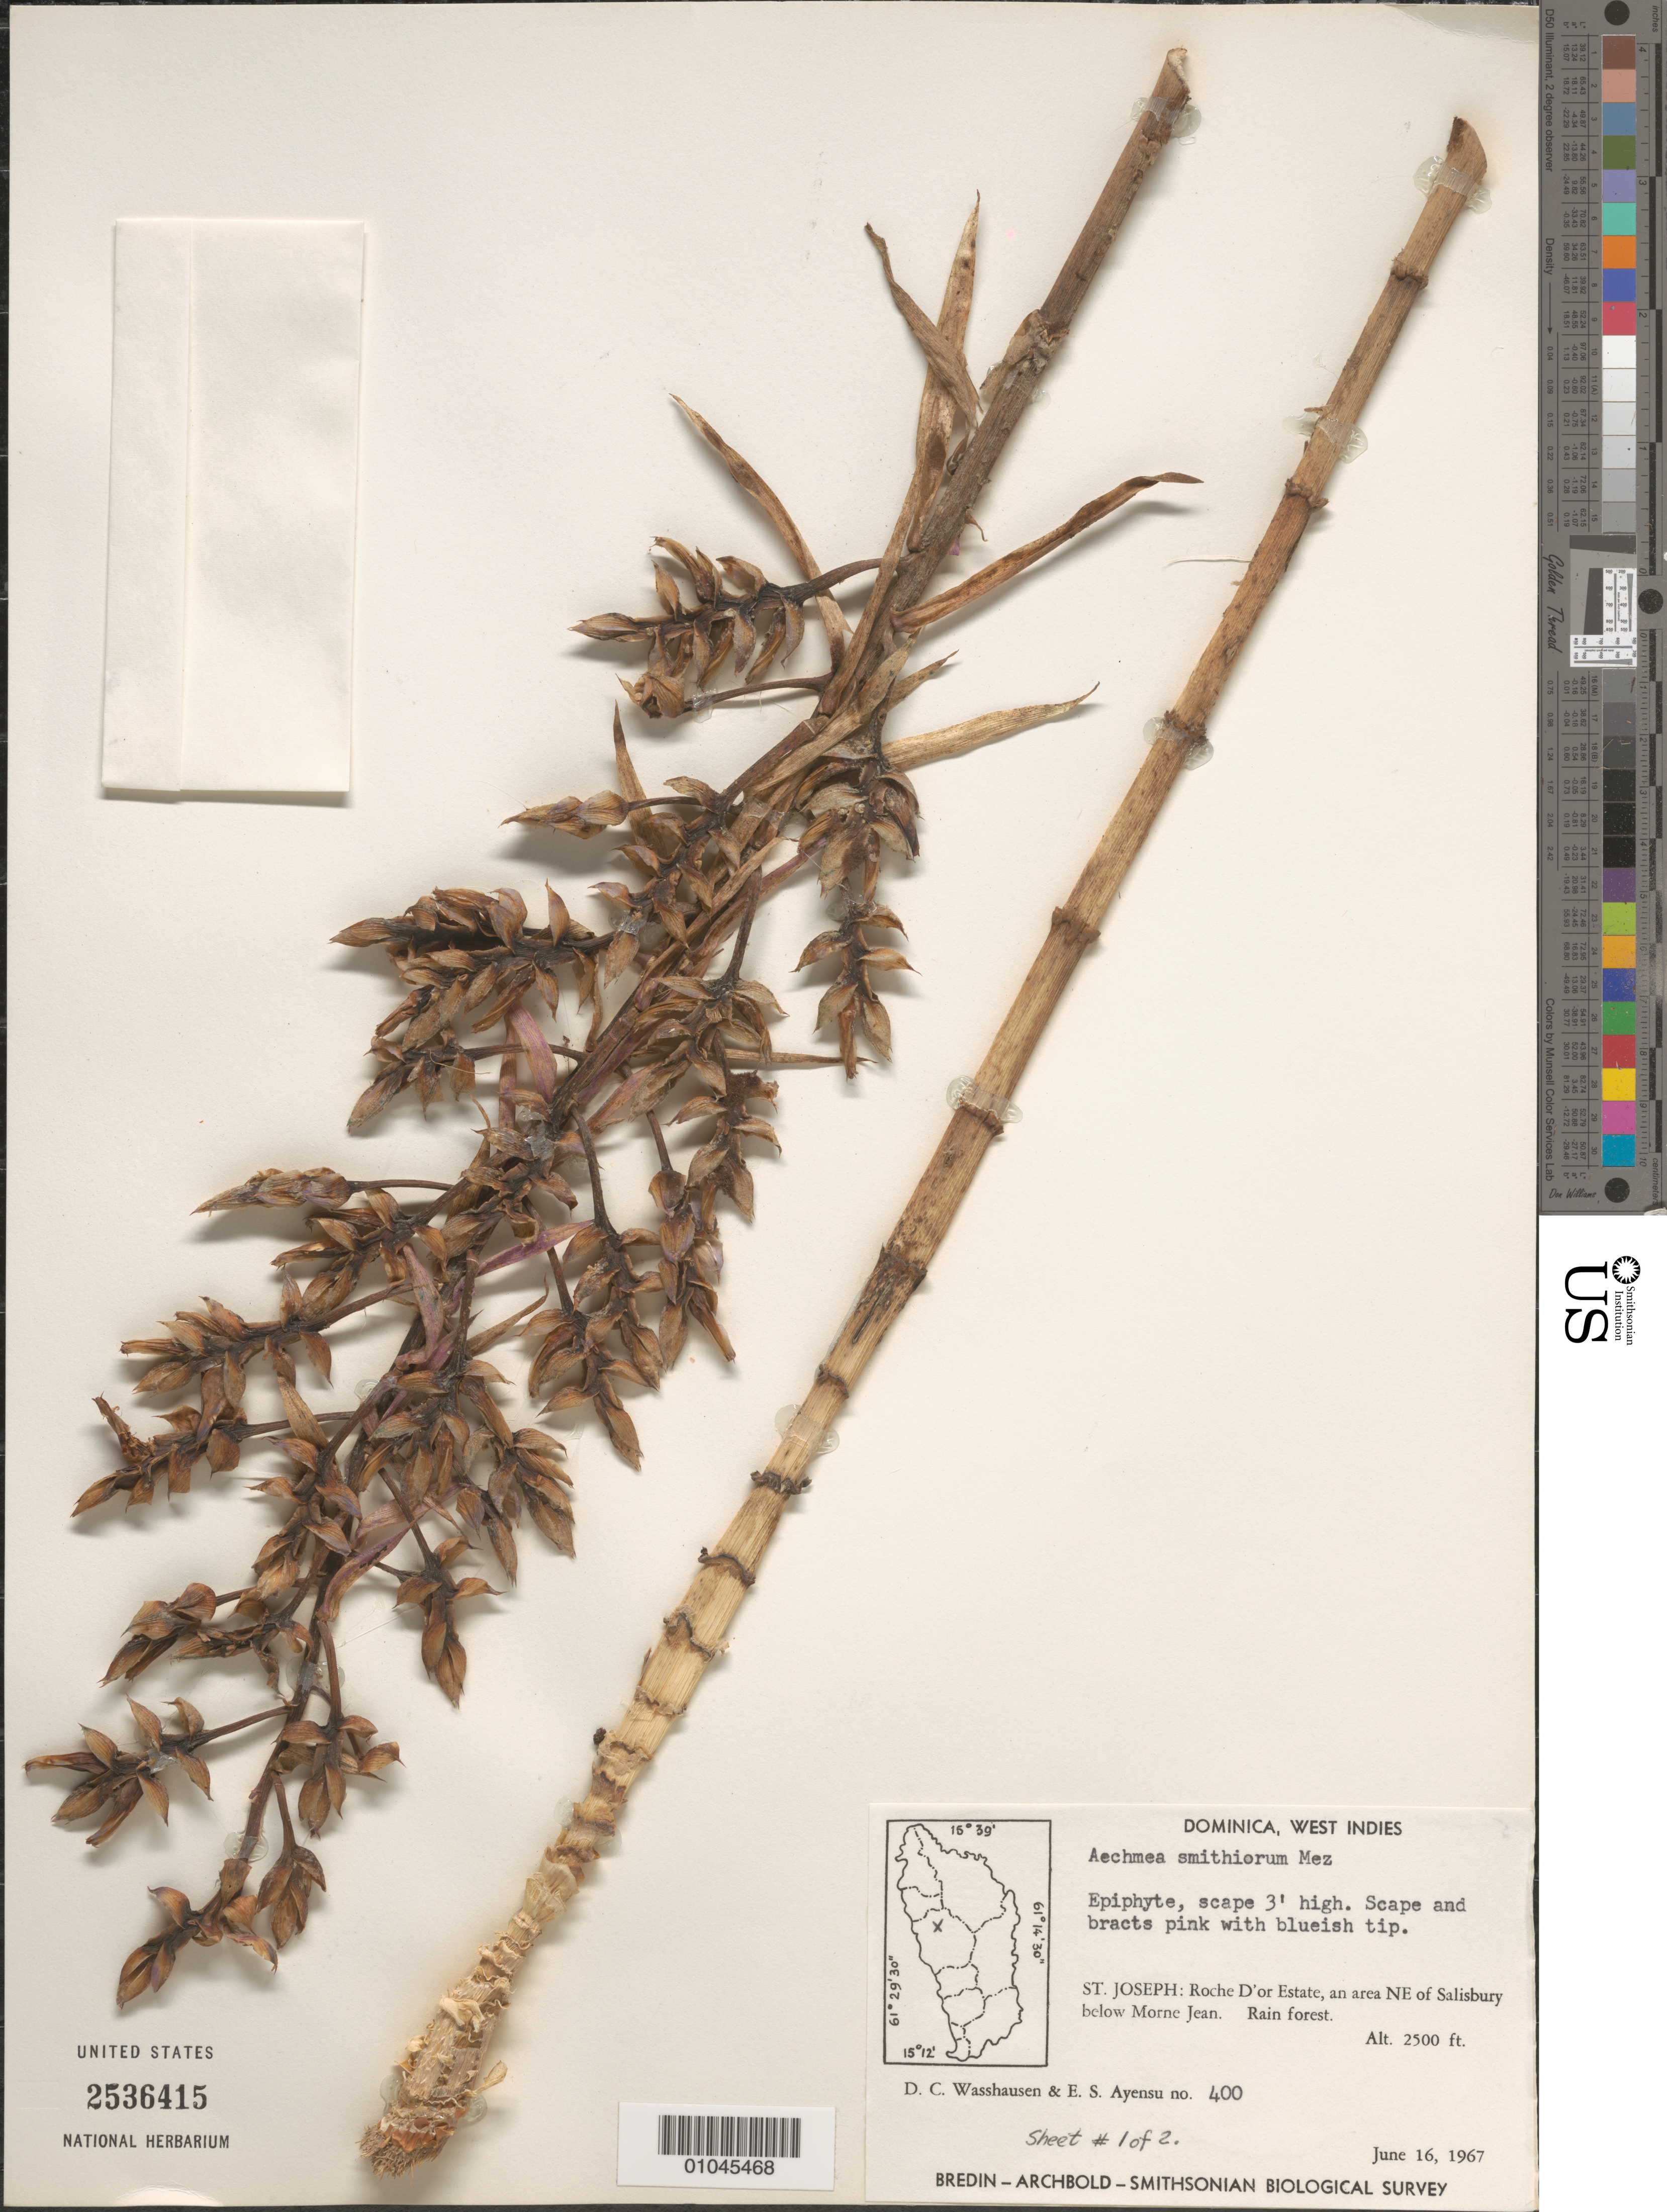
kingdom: Plantae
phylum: Tracheophyta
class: Liliopsida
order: Poales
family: Bromeliaceae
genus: Aechmea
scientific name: Aechmea smithiorum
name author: Mez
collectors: D. C. Wasshausen & E. S. Ayensu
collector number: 400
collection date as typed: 16 Jun 1967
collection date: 1967-06-16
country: Dominica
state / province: St. Joseph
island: Dominica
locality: St. Joseph: Roche D'or Estate, an area NE of Salisbury below Morne Jean. Rain forest.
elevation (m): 610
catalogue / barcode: US 2536415